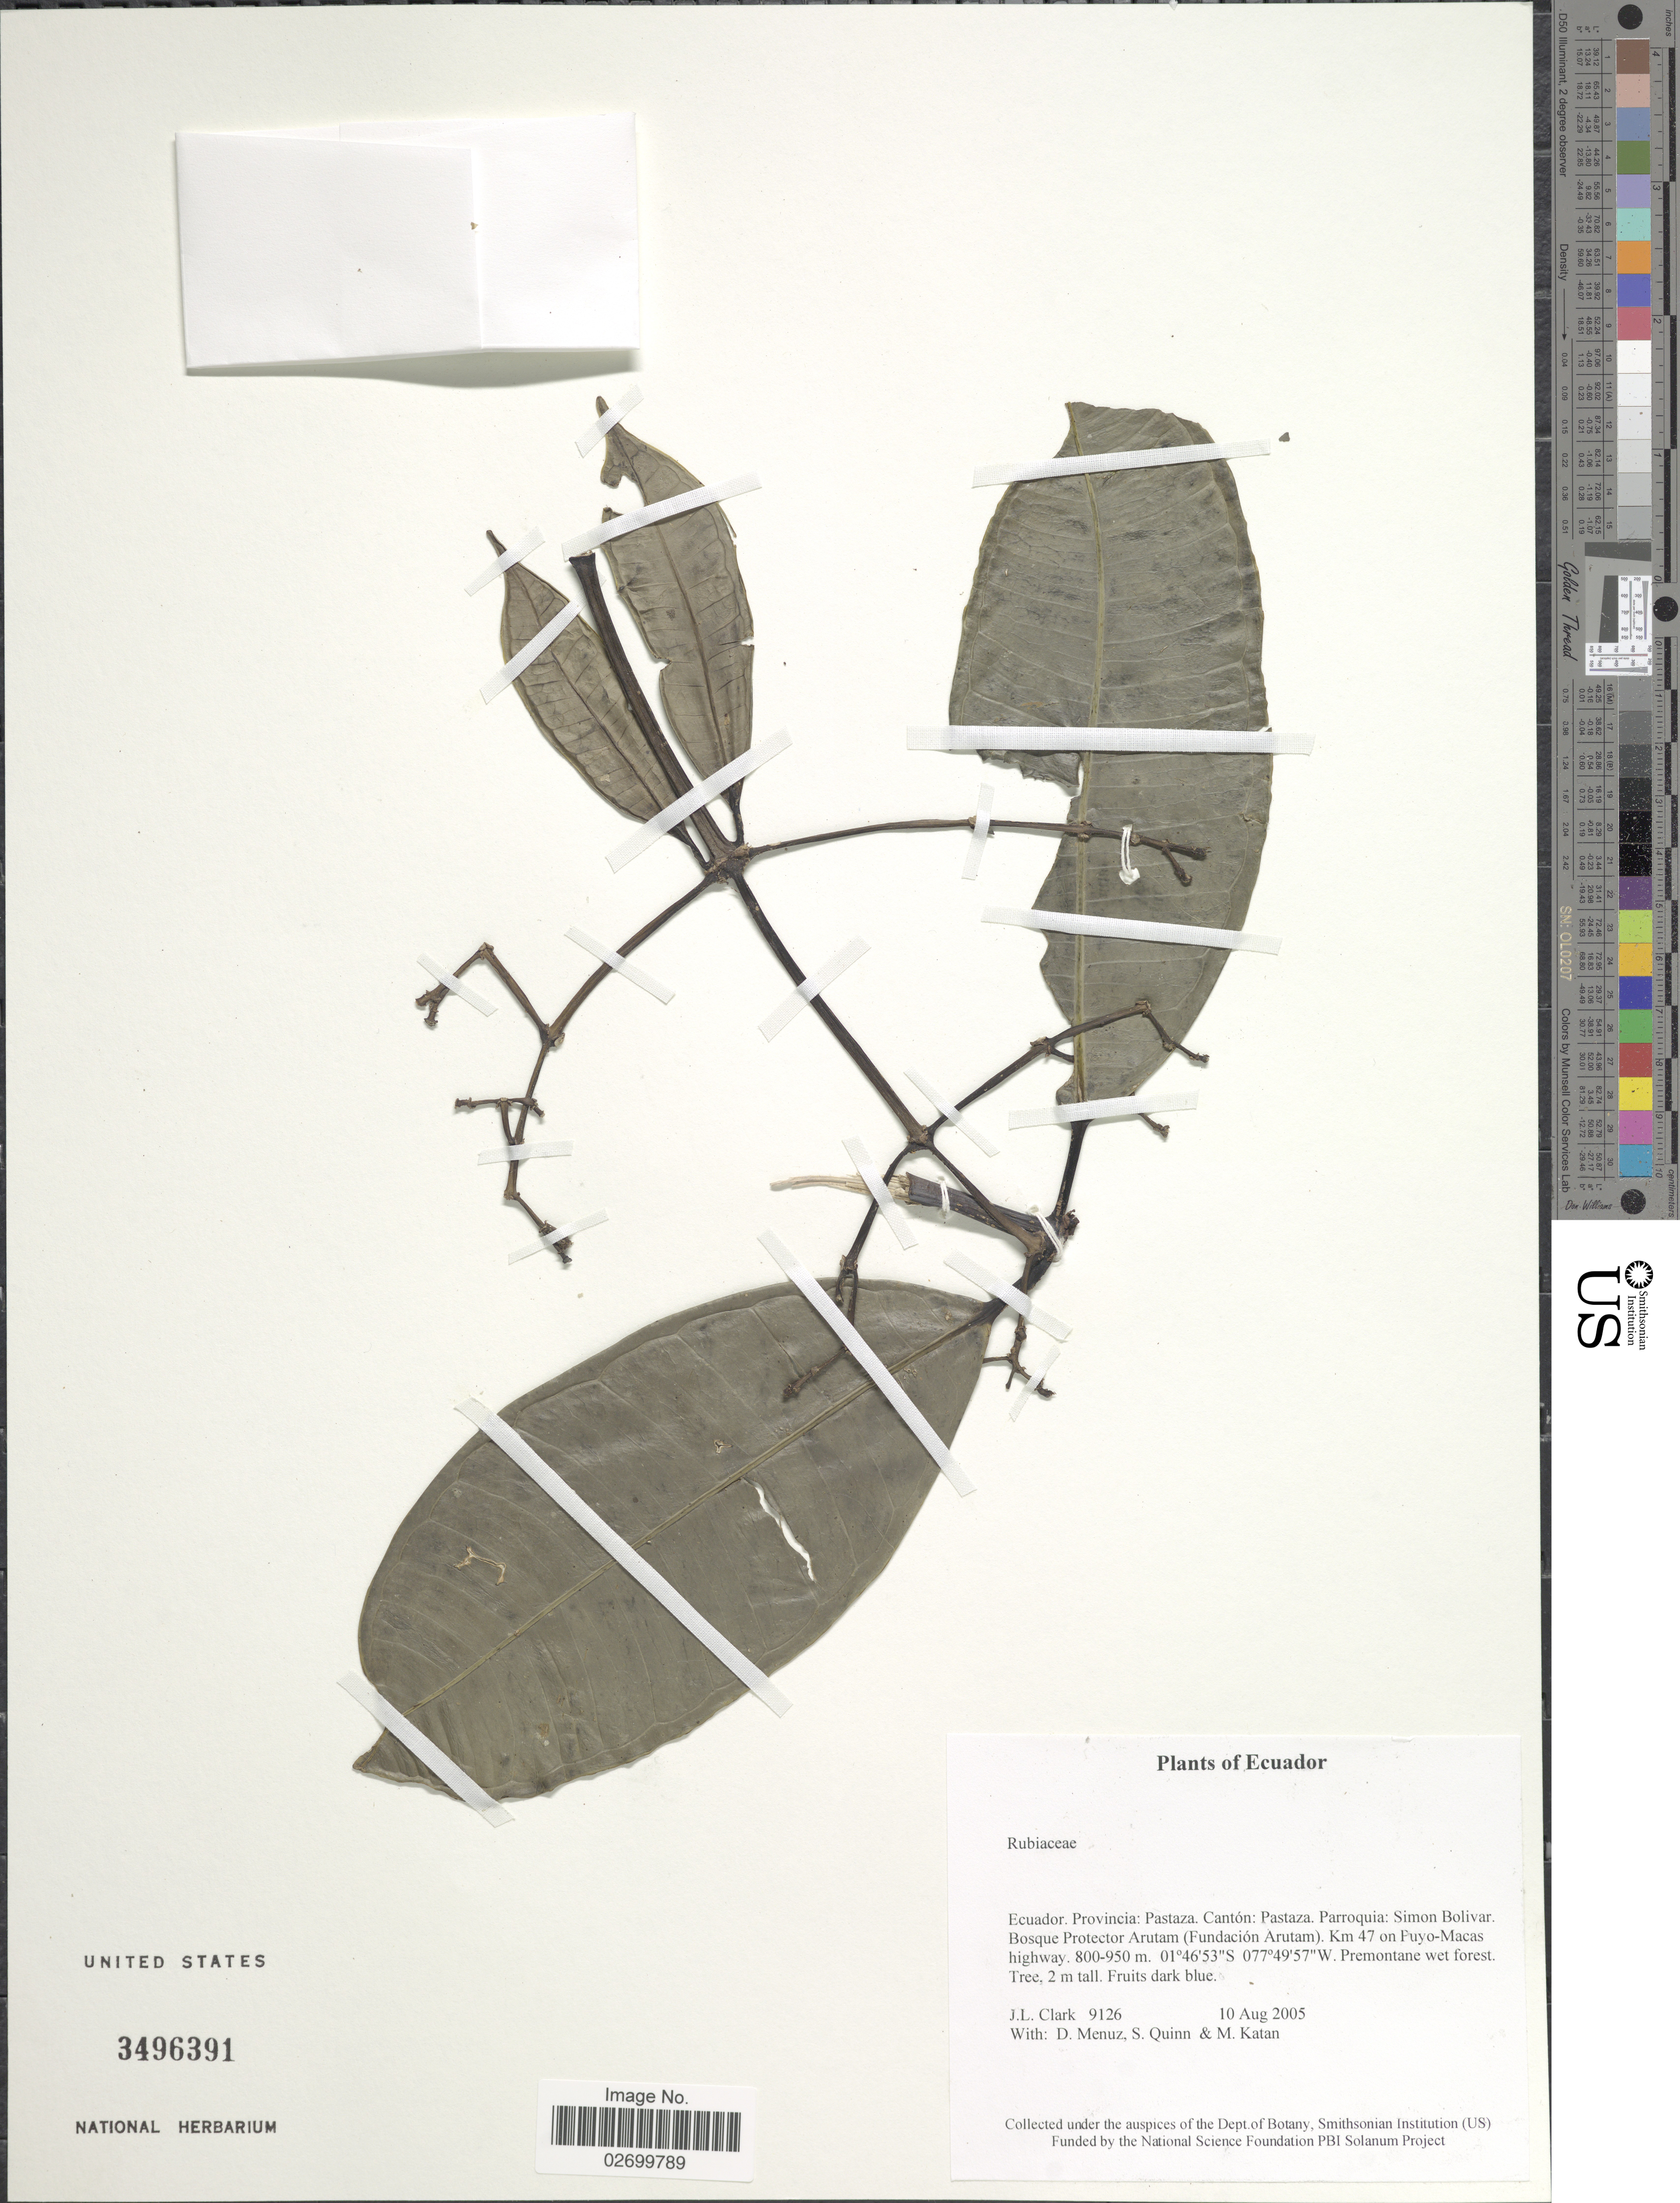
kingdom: Plantae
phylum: Tracheophyta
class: Magnoliopsida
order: Gentianales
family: Rubiaceae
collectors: J. L. Clark, D. Menuz, S. Quinn & M. Katan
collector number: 9126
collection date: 2005-08-10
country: Ecuador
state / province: Pastaza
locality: Canton: Pastaza. Parroquia: Simon Bolivar. Bosque Protector Arutam (Fundacion Arutam). Km 47 on Fuyo-Macas highway.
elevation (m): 800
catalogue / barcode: US 3496391